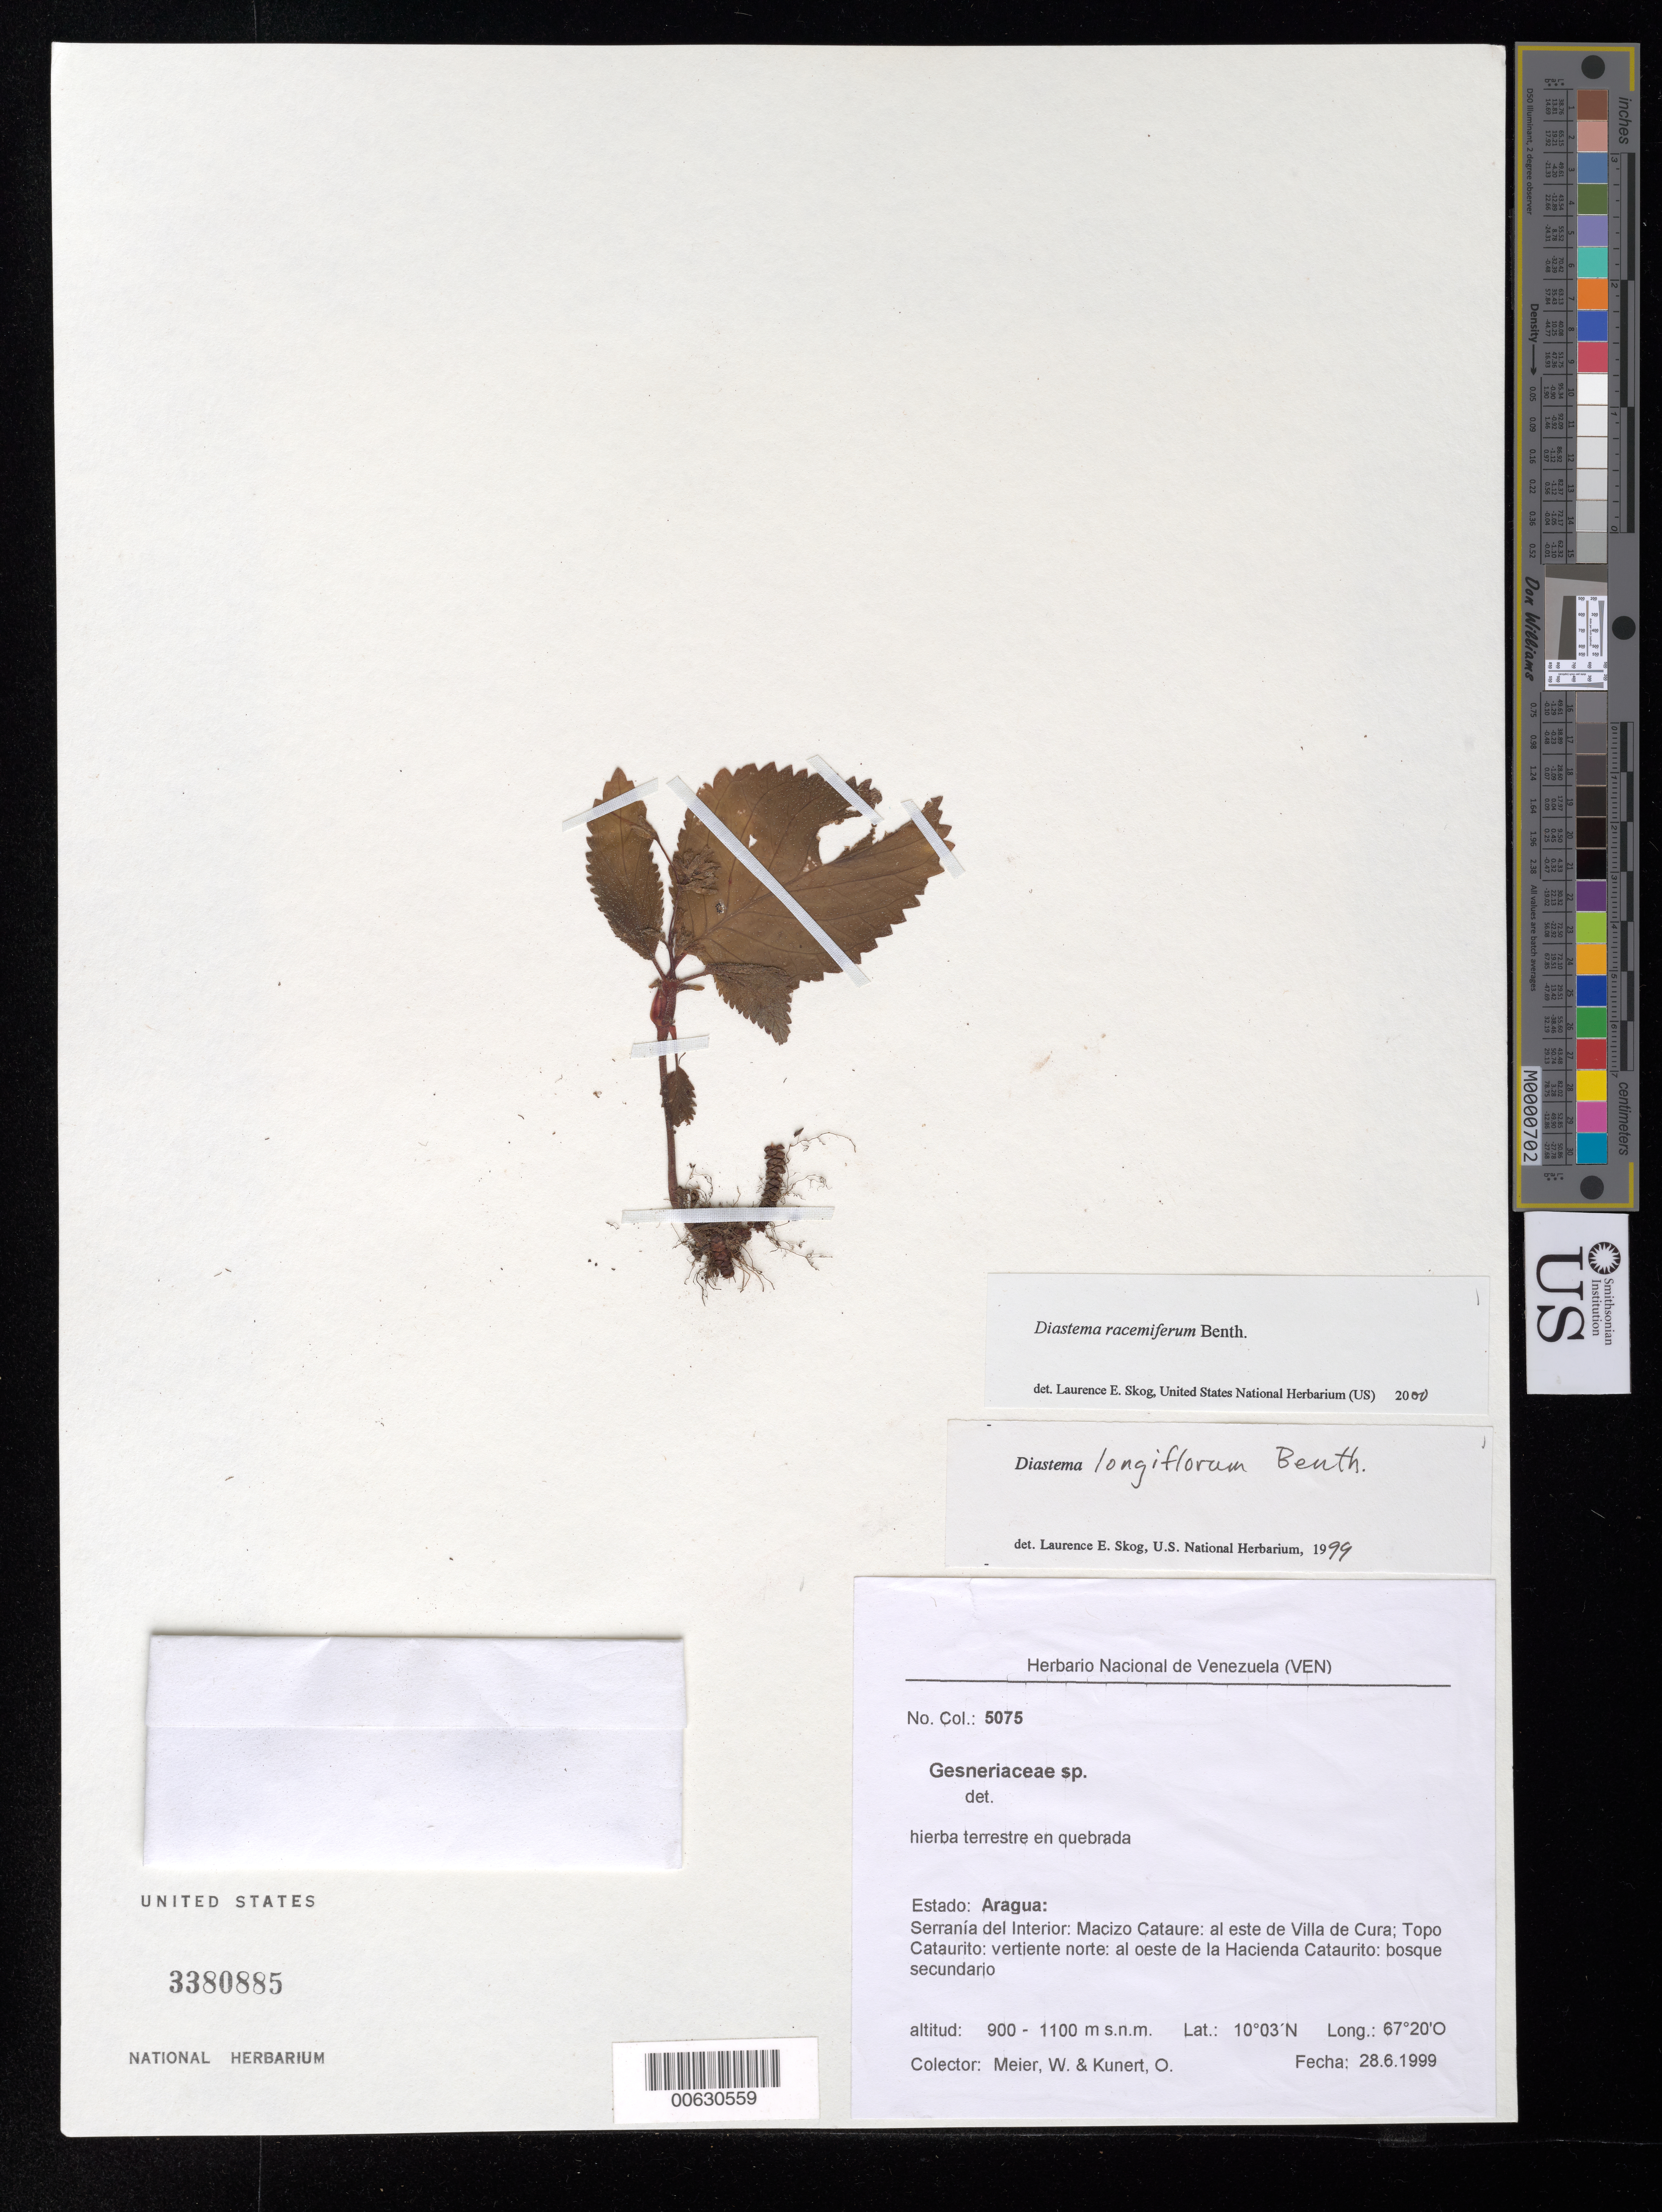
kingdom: Plantae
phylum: Tracheophyta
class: Magnoliopsida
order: Lamiales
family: Gesneriaceae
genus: Diastema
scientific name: Diastema racemiferum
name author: Benth.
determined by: Skog, Laurence E.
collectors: W. Meier & O. Kunert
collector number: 5075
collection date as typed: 28 Jun 1999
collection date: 1999-06-28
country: Venezuela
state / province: Aragua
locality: Serranía del Interior: Macizo Cataure: al este de Villa de Cura; Topo Cataurito: vertiente norte: al oeste de la Hacienda Cataurito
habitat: Bosque secundario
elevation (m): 900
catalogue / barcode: US 3380885